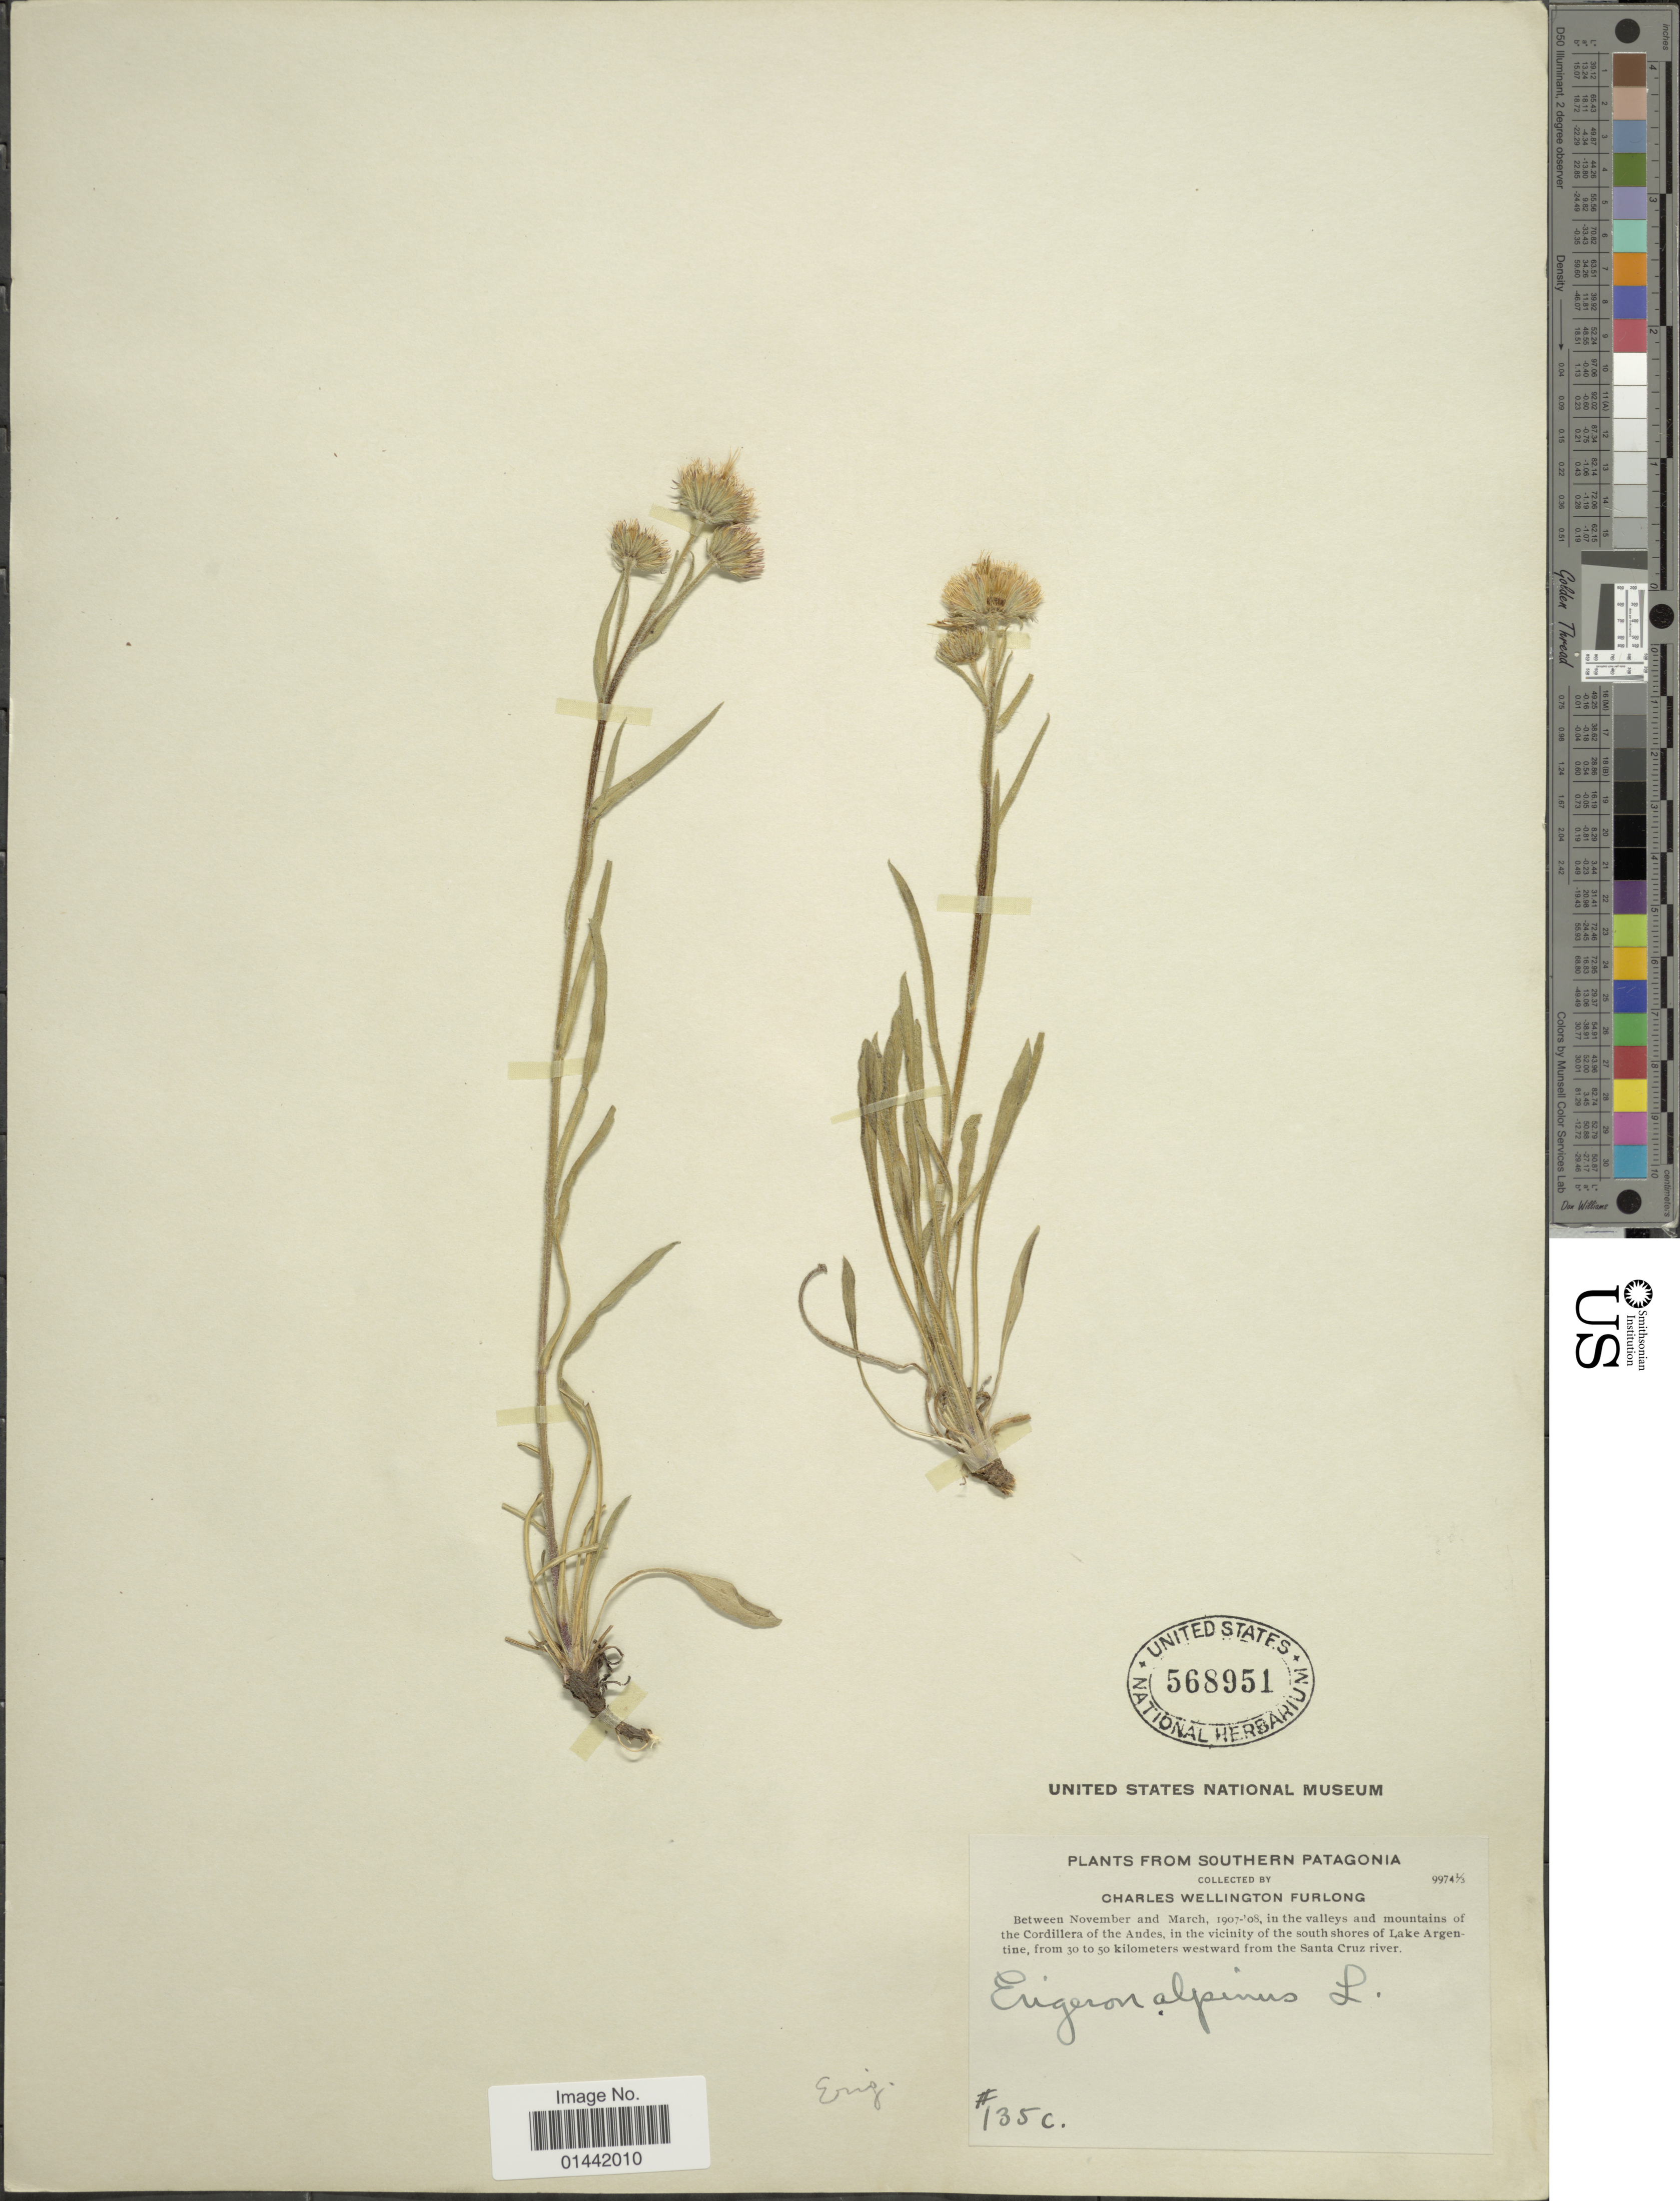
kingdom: Plantae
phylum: Tracheophyta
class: Magnoliopsida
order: Asterales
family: Asteraceae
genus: Erigeron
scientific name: Erigeron alpinus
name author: L.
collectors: C. Furlong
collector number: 135c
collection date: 1907-11/1908-03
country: Argentina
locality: Southern Paragoni, in the valleys and mountains of the Cordillera of the Andes, in the vicinity of the south shores of Lake Argentin, from 30 to 50 kilometers westward from the Santa Cruz river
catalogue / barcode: US 568951